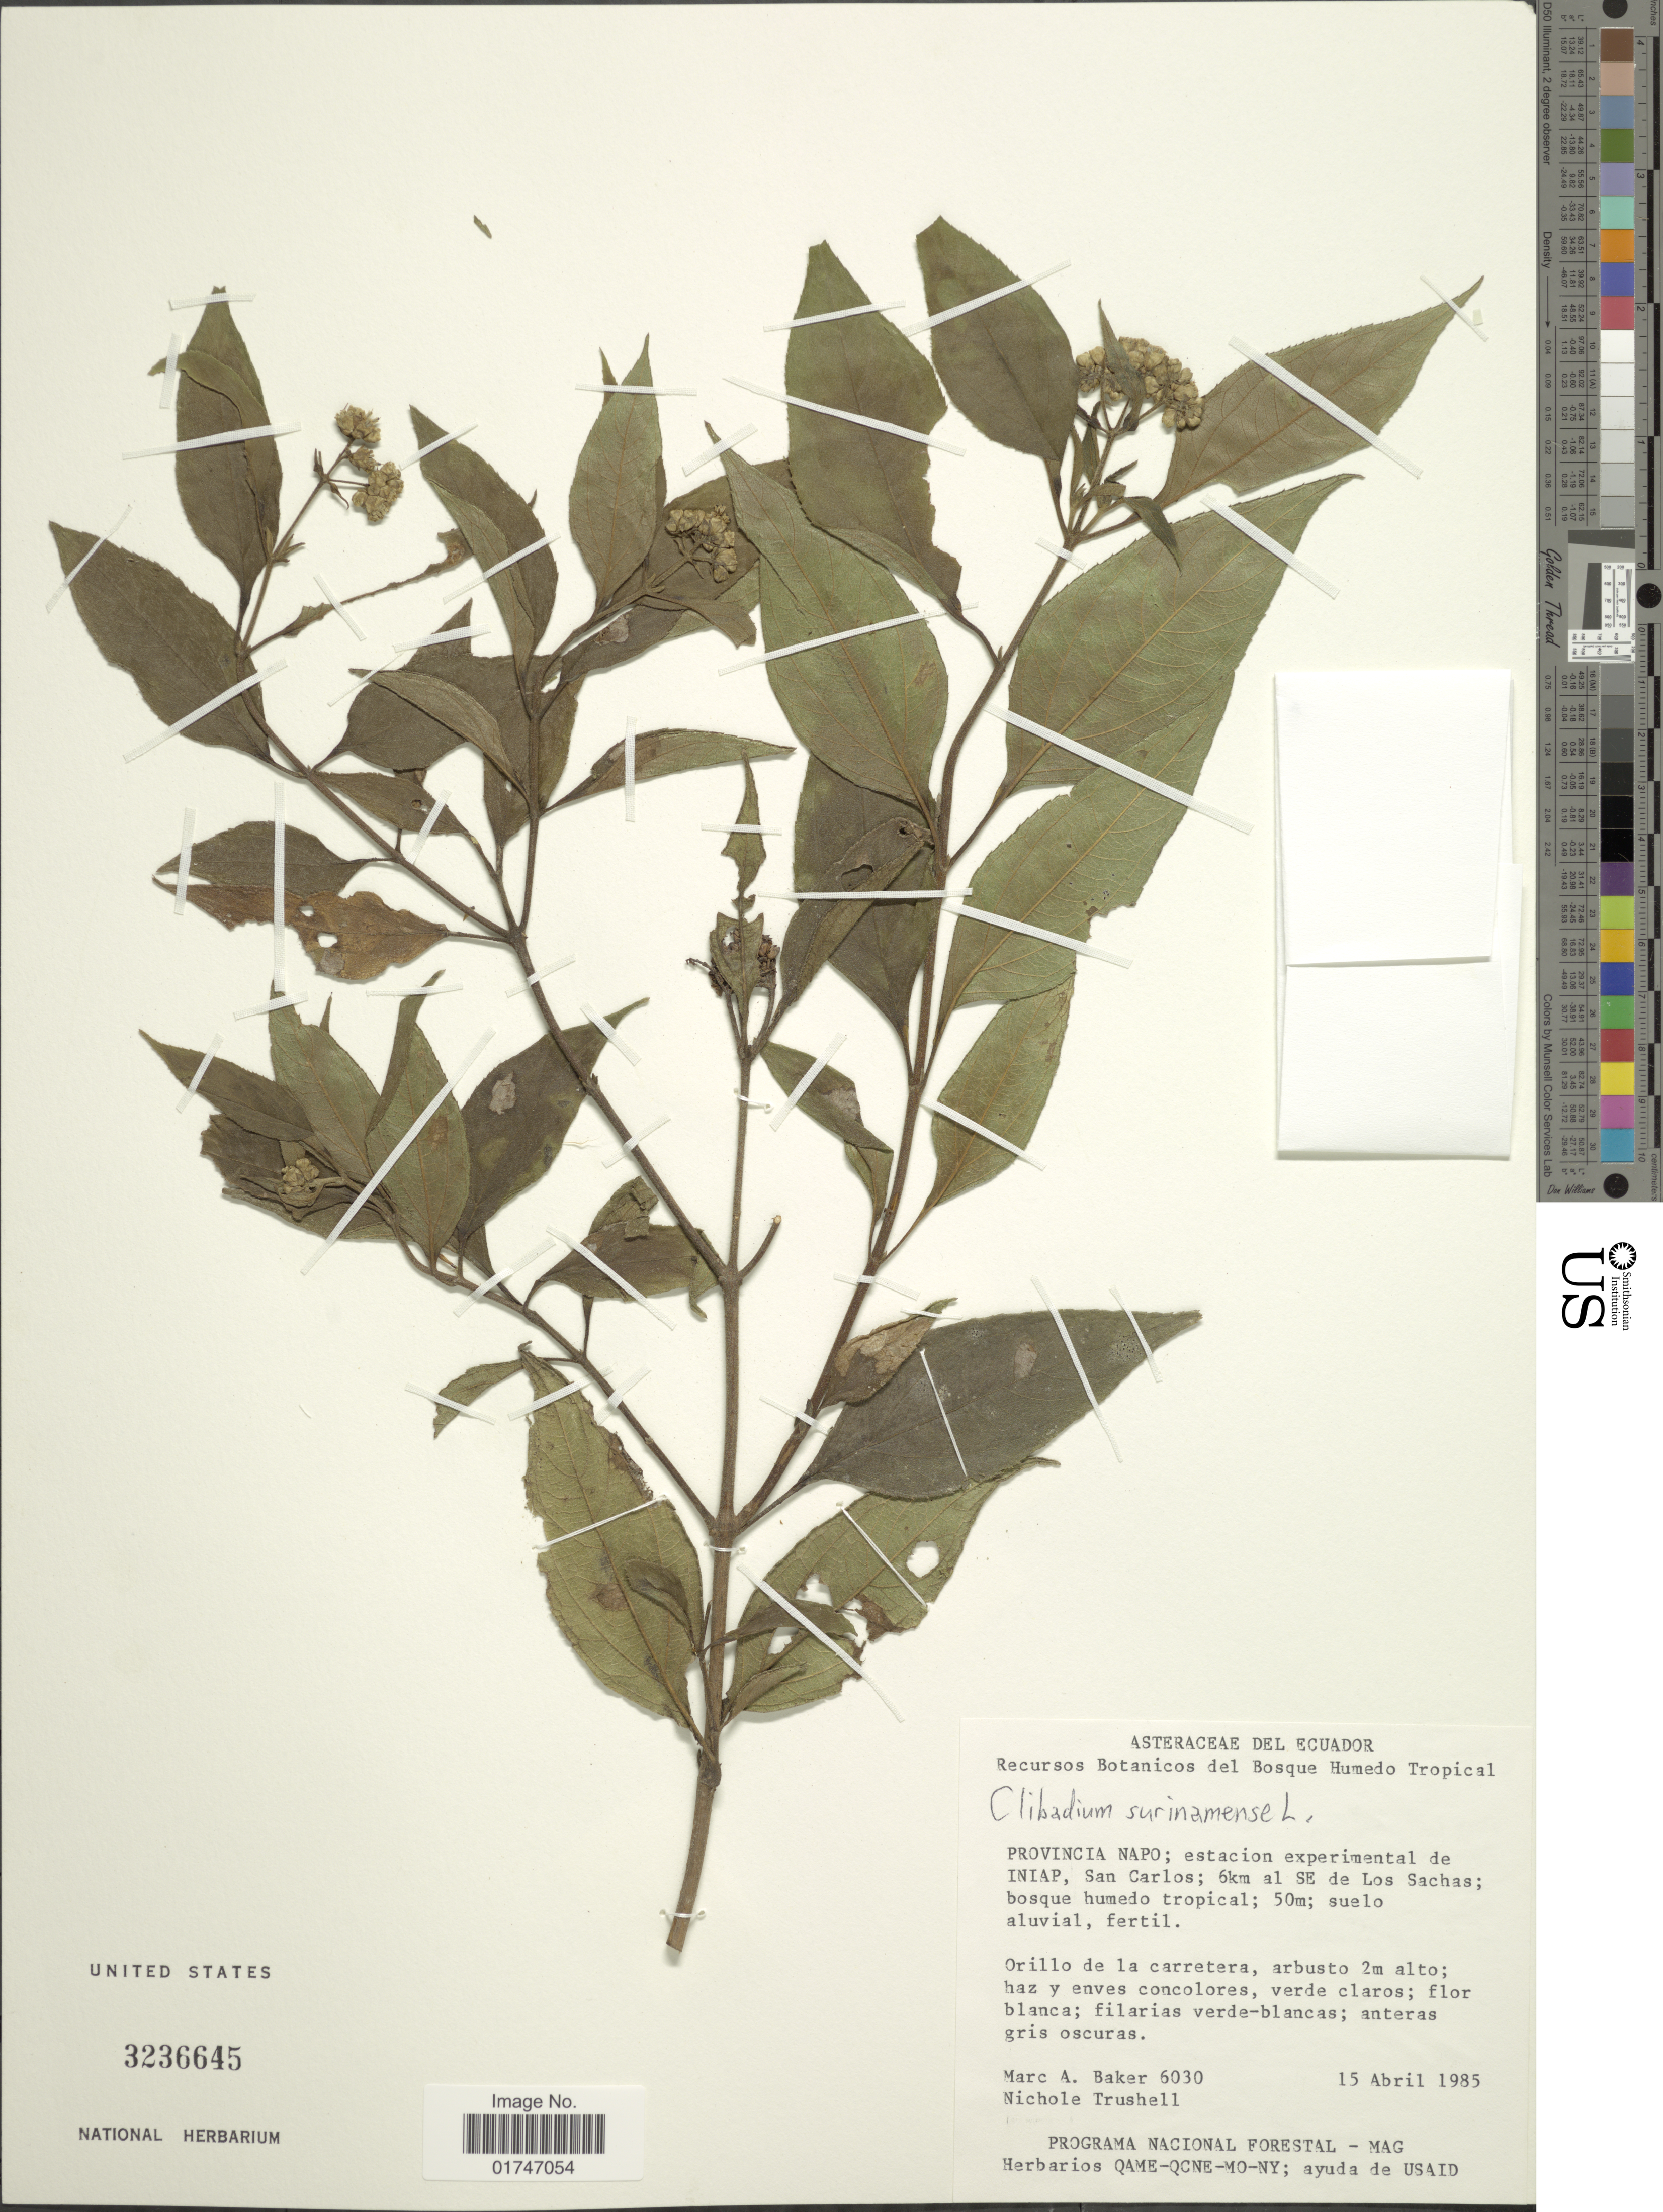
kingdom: Plantae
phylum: Tracheophyta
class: Magnoliopsida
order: Asterales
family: Asteraceae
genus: Clibadium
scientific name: Clibadium surinamense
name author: L.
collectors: M. A. Baker & N. Trushell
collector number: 6030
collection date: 1985-04-15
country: Ecuador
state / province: Napo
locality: Provincia Napo: estacion experimental de Iniap, San Carlos; 6km al SE de Los Sachas; bosque humedo tropical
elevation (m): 50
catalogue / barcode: US 3236645